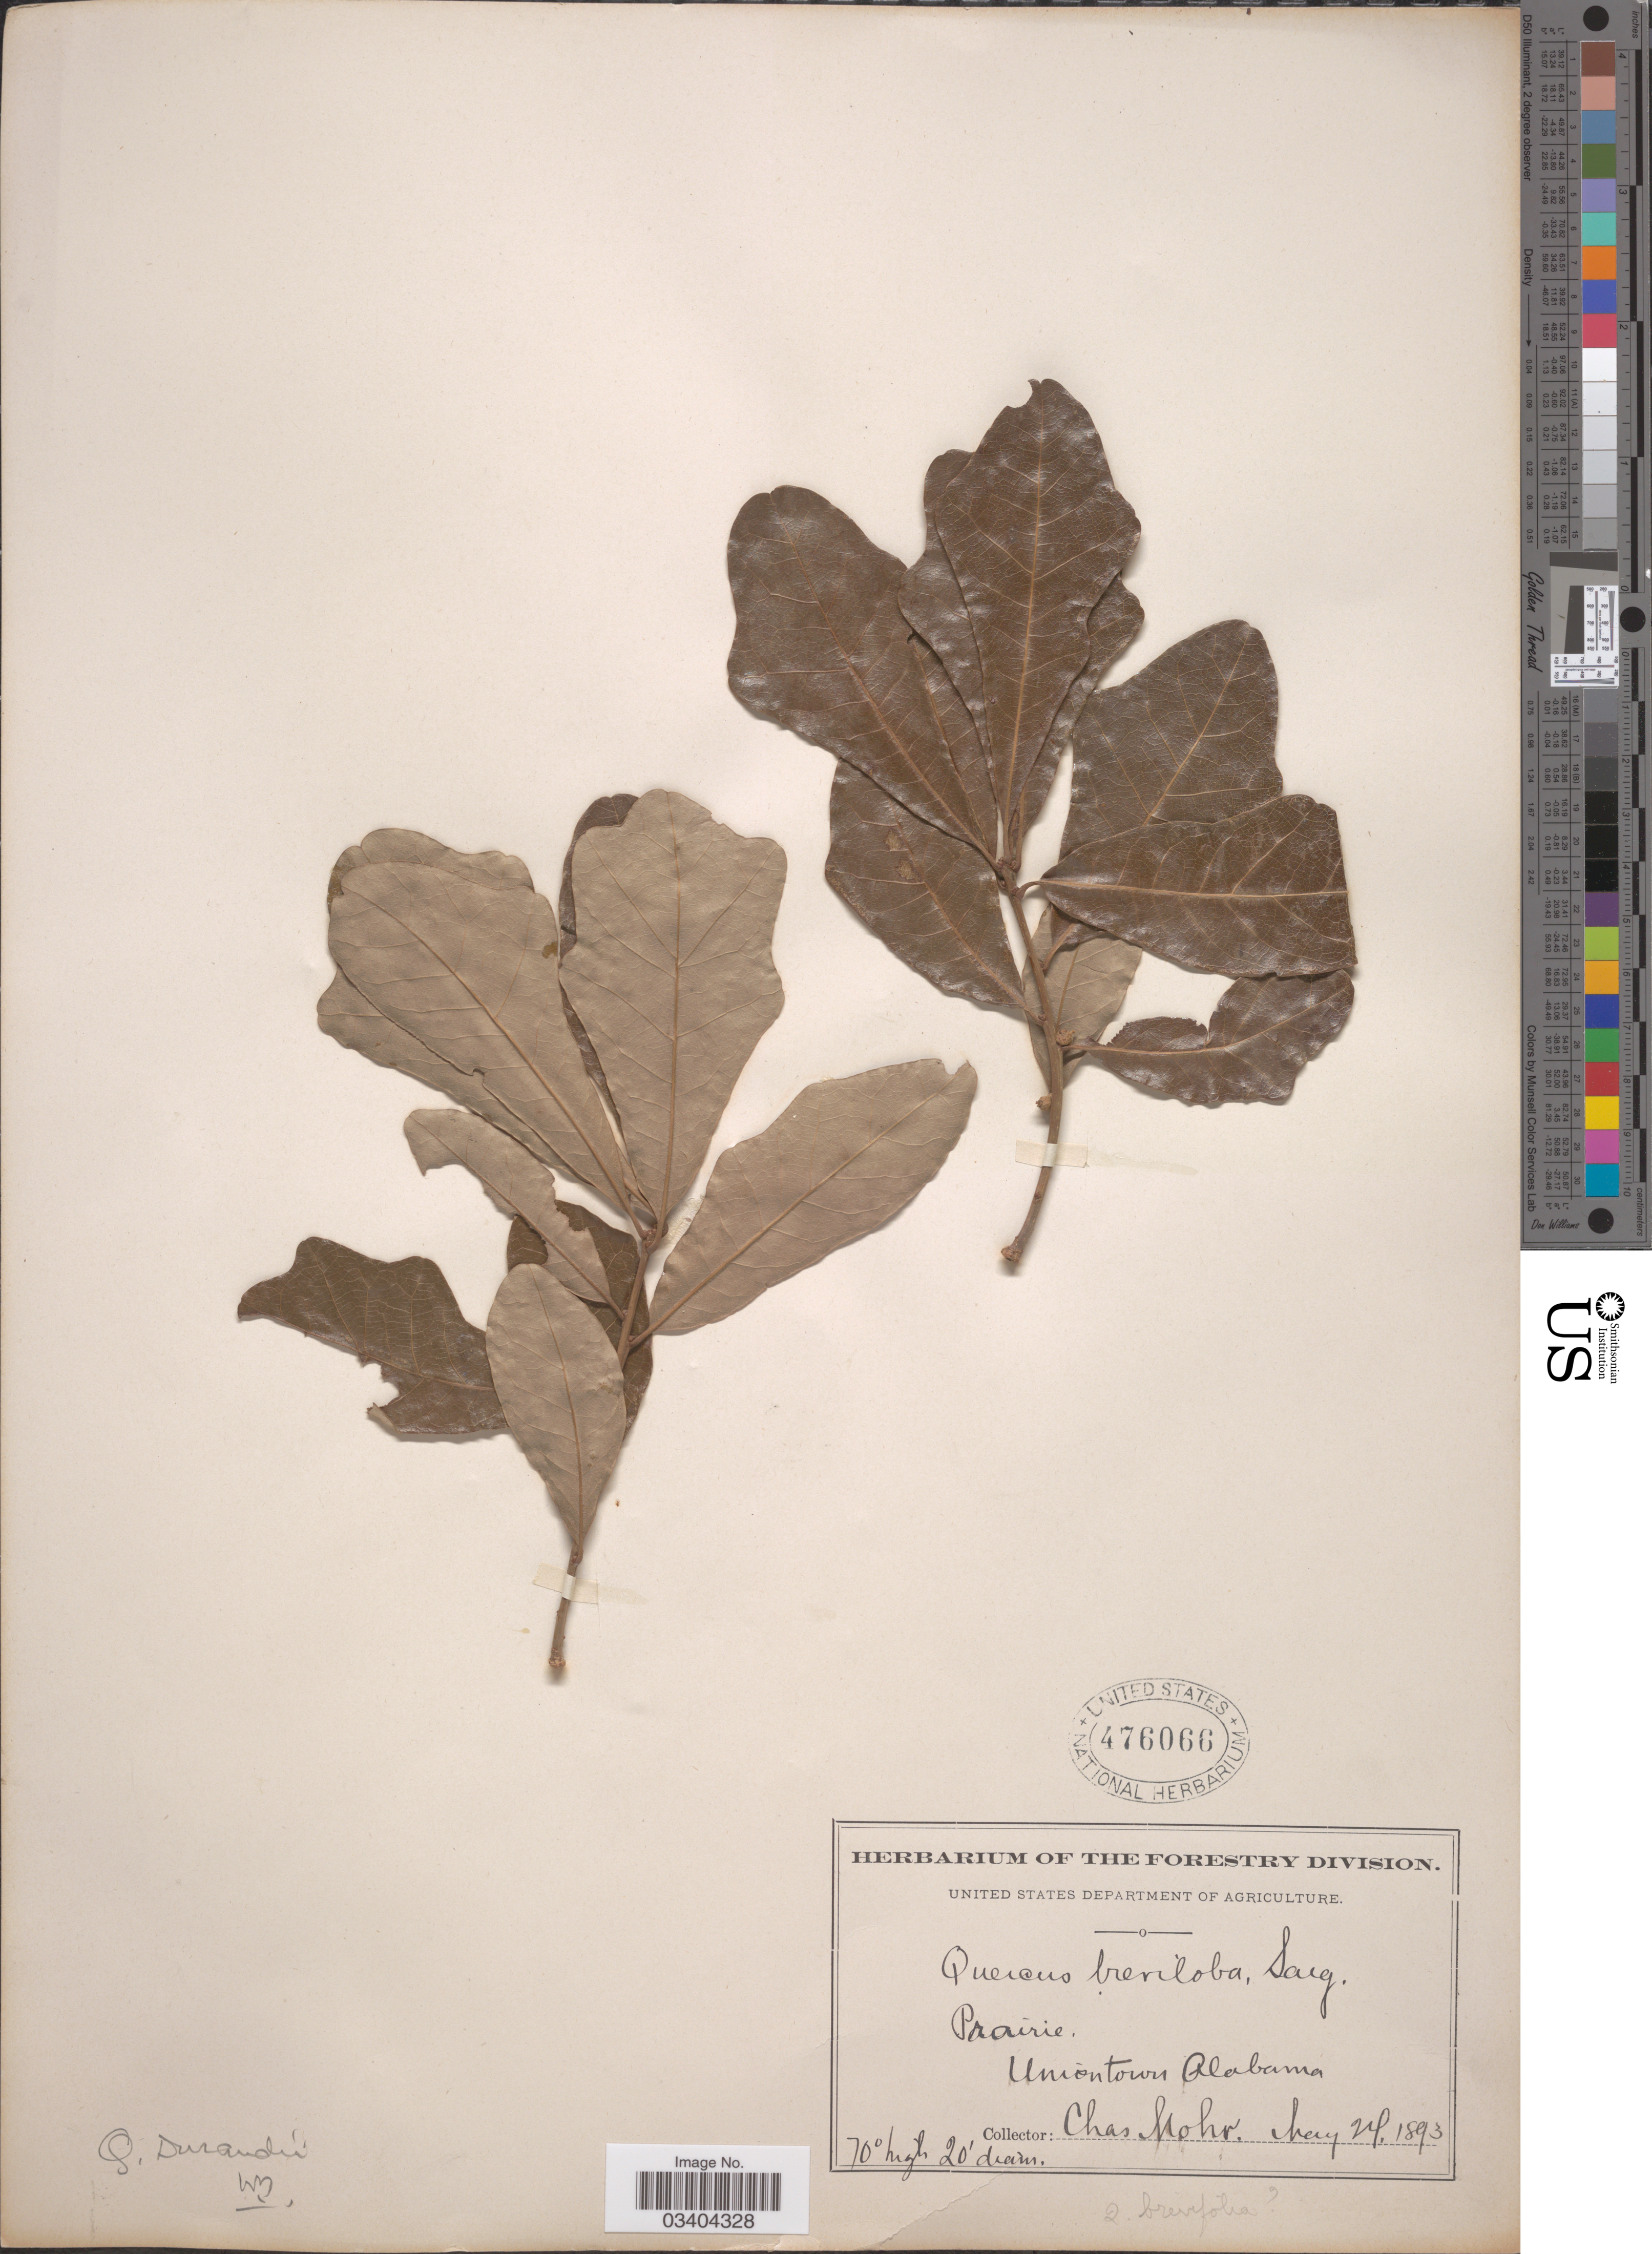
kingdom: Plantae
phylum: Tracheophyta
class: Magnoliopsida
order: Fagales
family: Fagaceae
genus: Quercus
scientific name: Quercus durandii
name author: Buckley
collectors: Mohr, C. T. (herbarium)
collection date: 1893-05-24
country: United States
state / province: Alabama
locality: Prairie Uniontown.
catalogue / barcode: US 476066